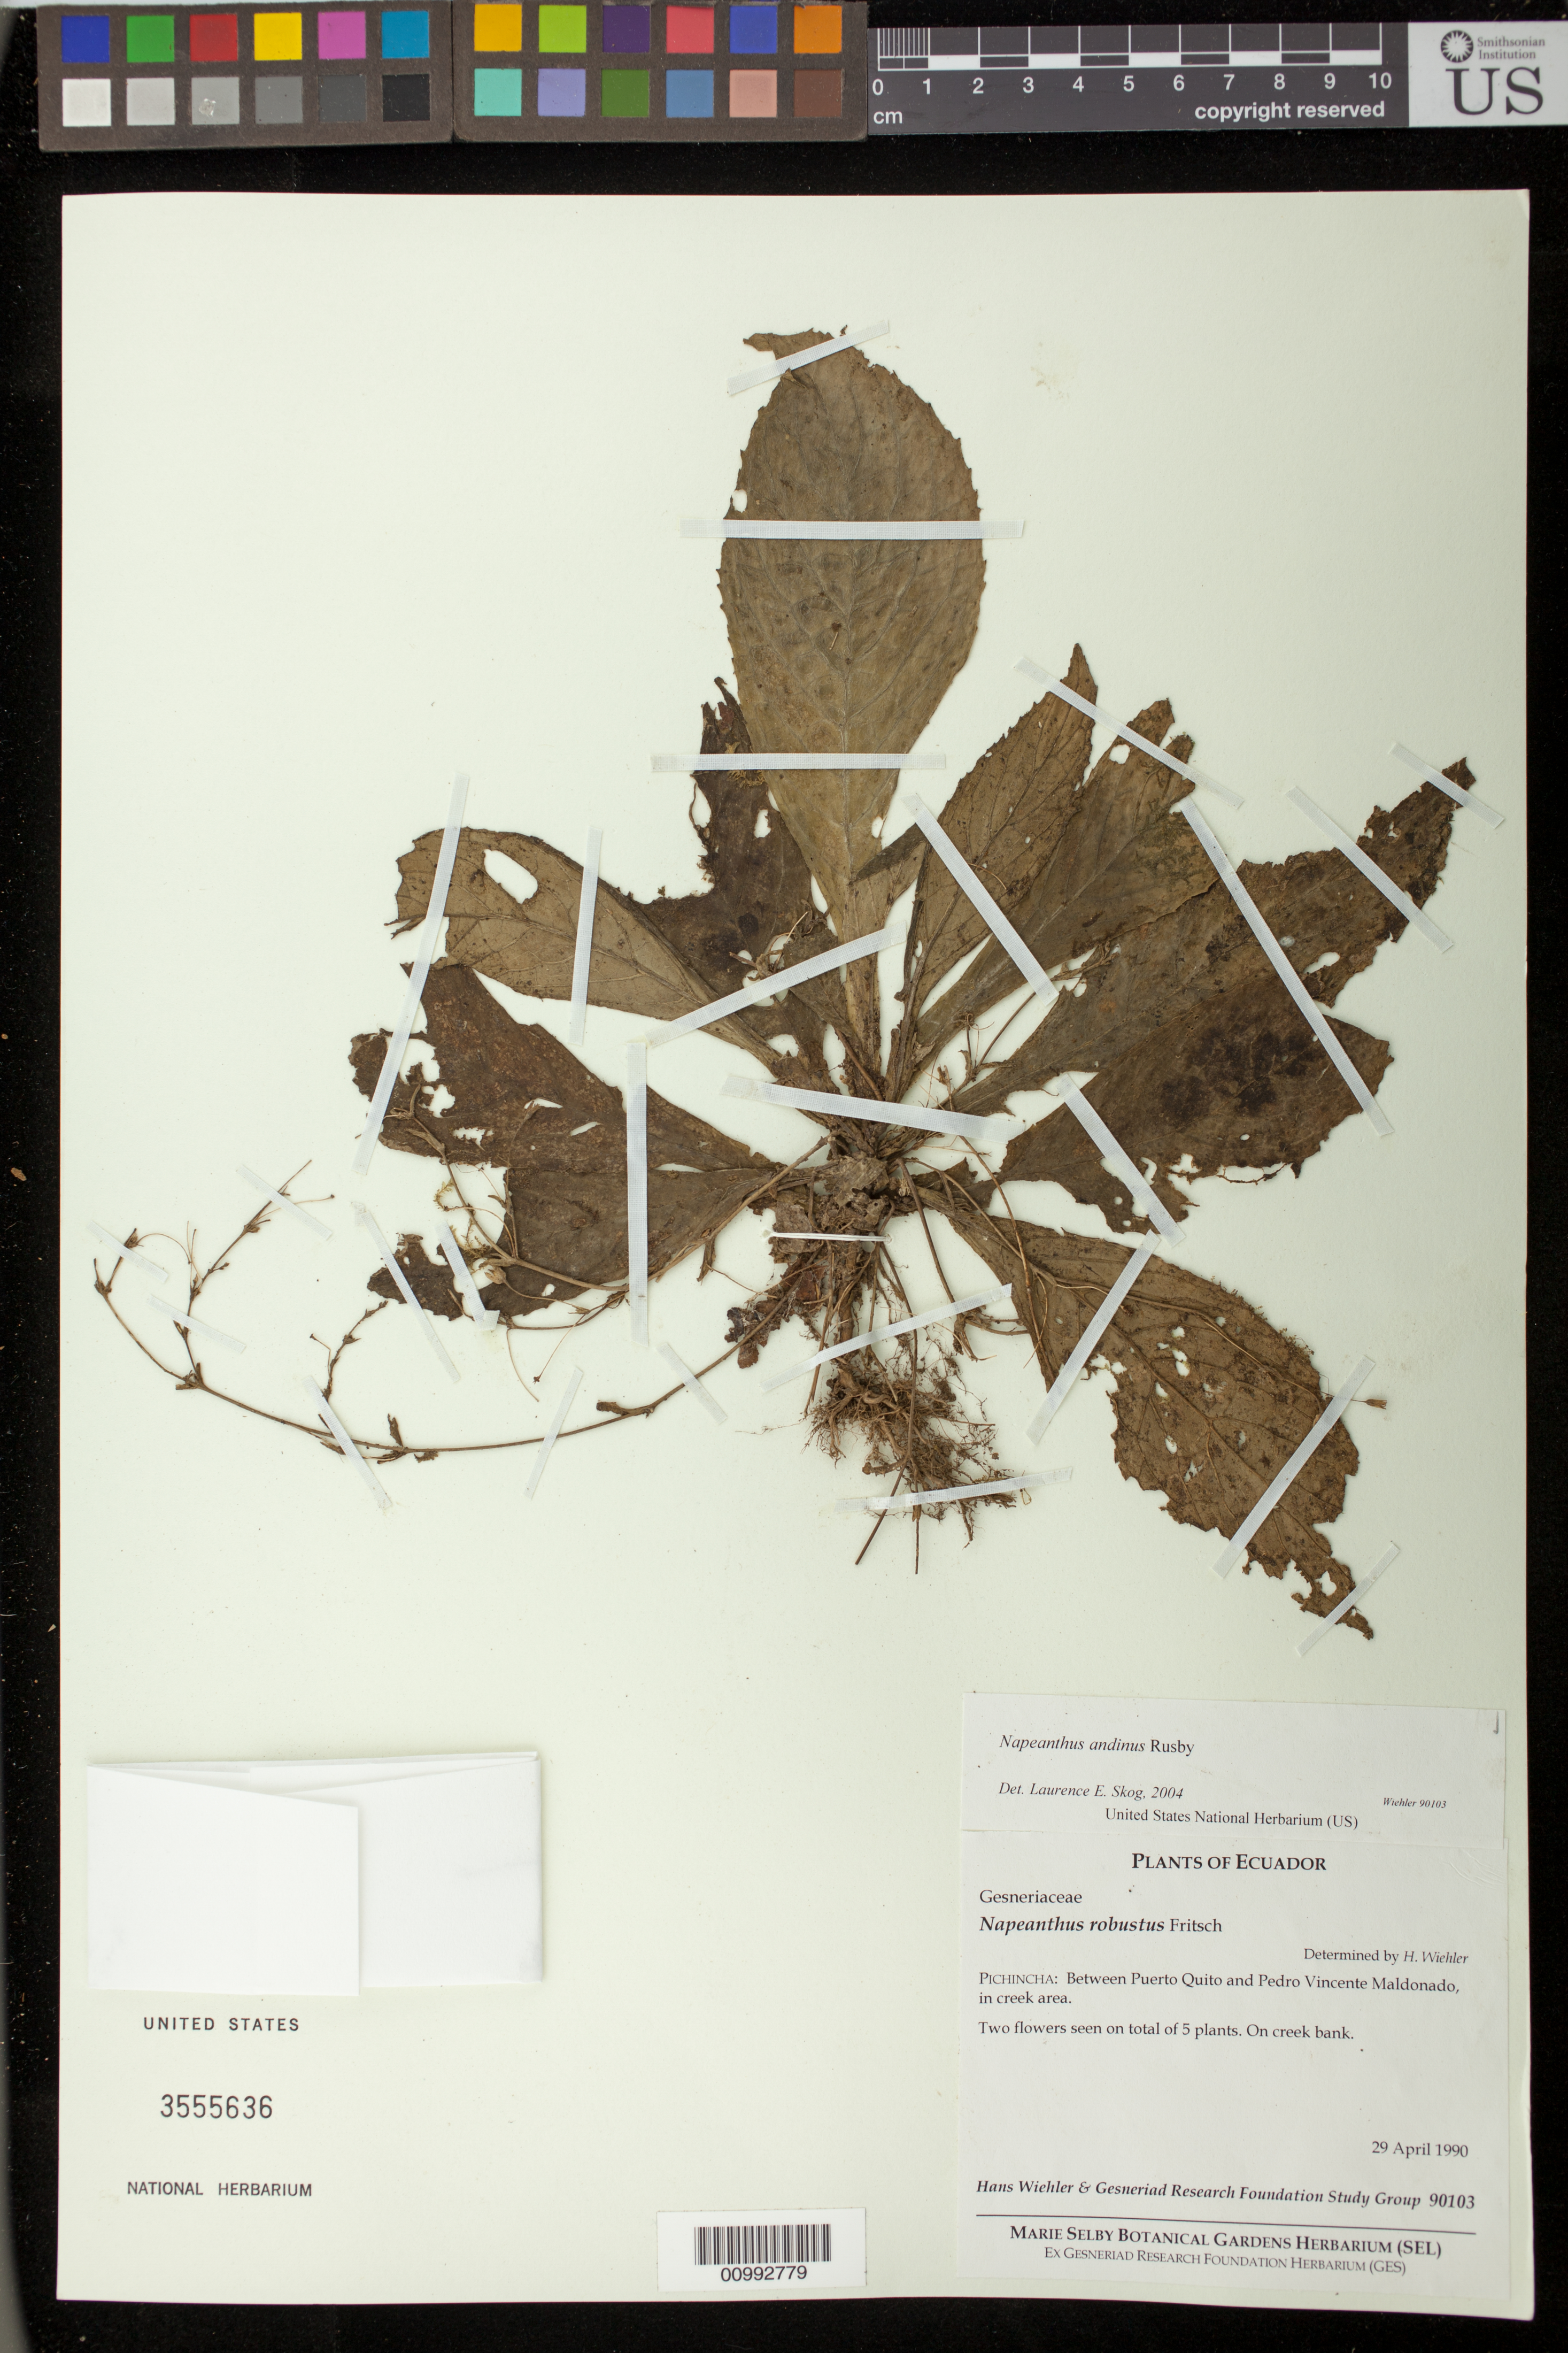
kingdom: Plantae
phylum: Tracheophyta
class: Magnoliopsida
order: Lamiales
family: Gesneriaceae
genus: Napeanthus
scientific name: Napeanthus andinus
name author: Rusby ex Donn. Sm.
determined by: Skog, Laurence E.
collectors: H. J. Wiehler & GRF Study Group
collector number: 90103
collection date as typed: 29 Apr 1990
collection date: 1990-04-29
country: Ecuador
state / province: Pichincha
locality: Pichincha: between Puerto Quito and Pedro Vincente Maldonado, in creek area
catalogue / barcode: US 3555636